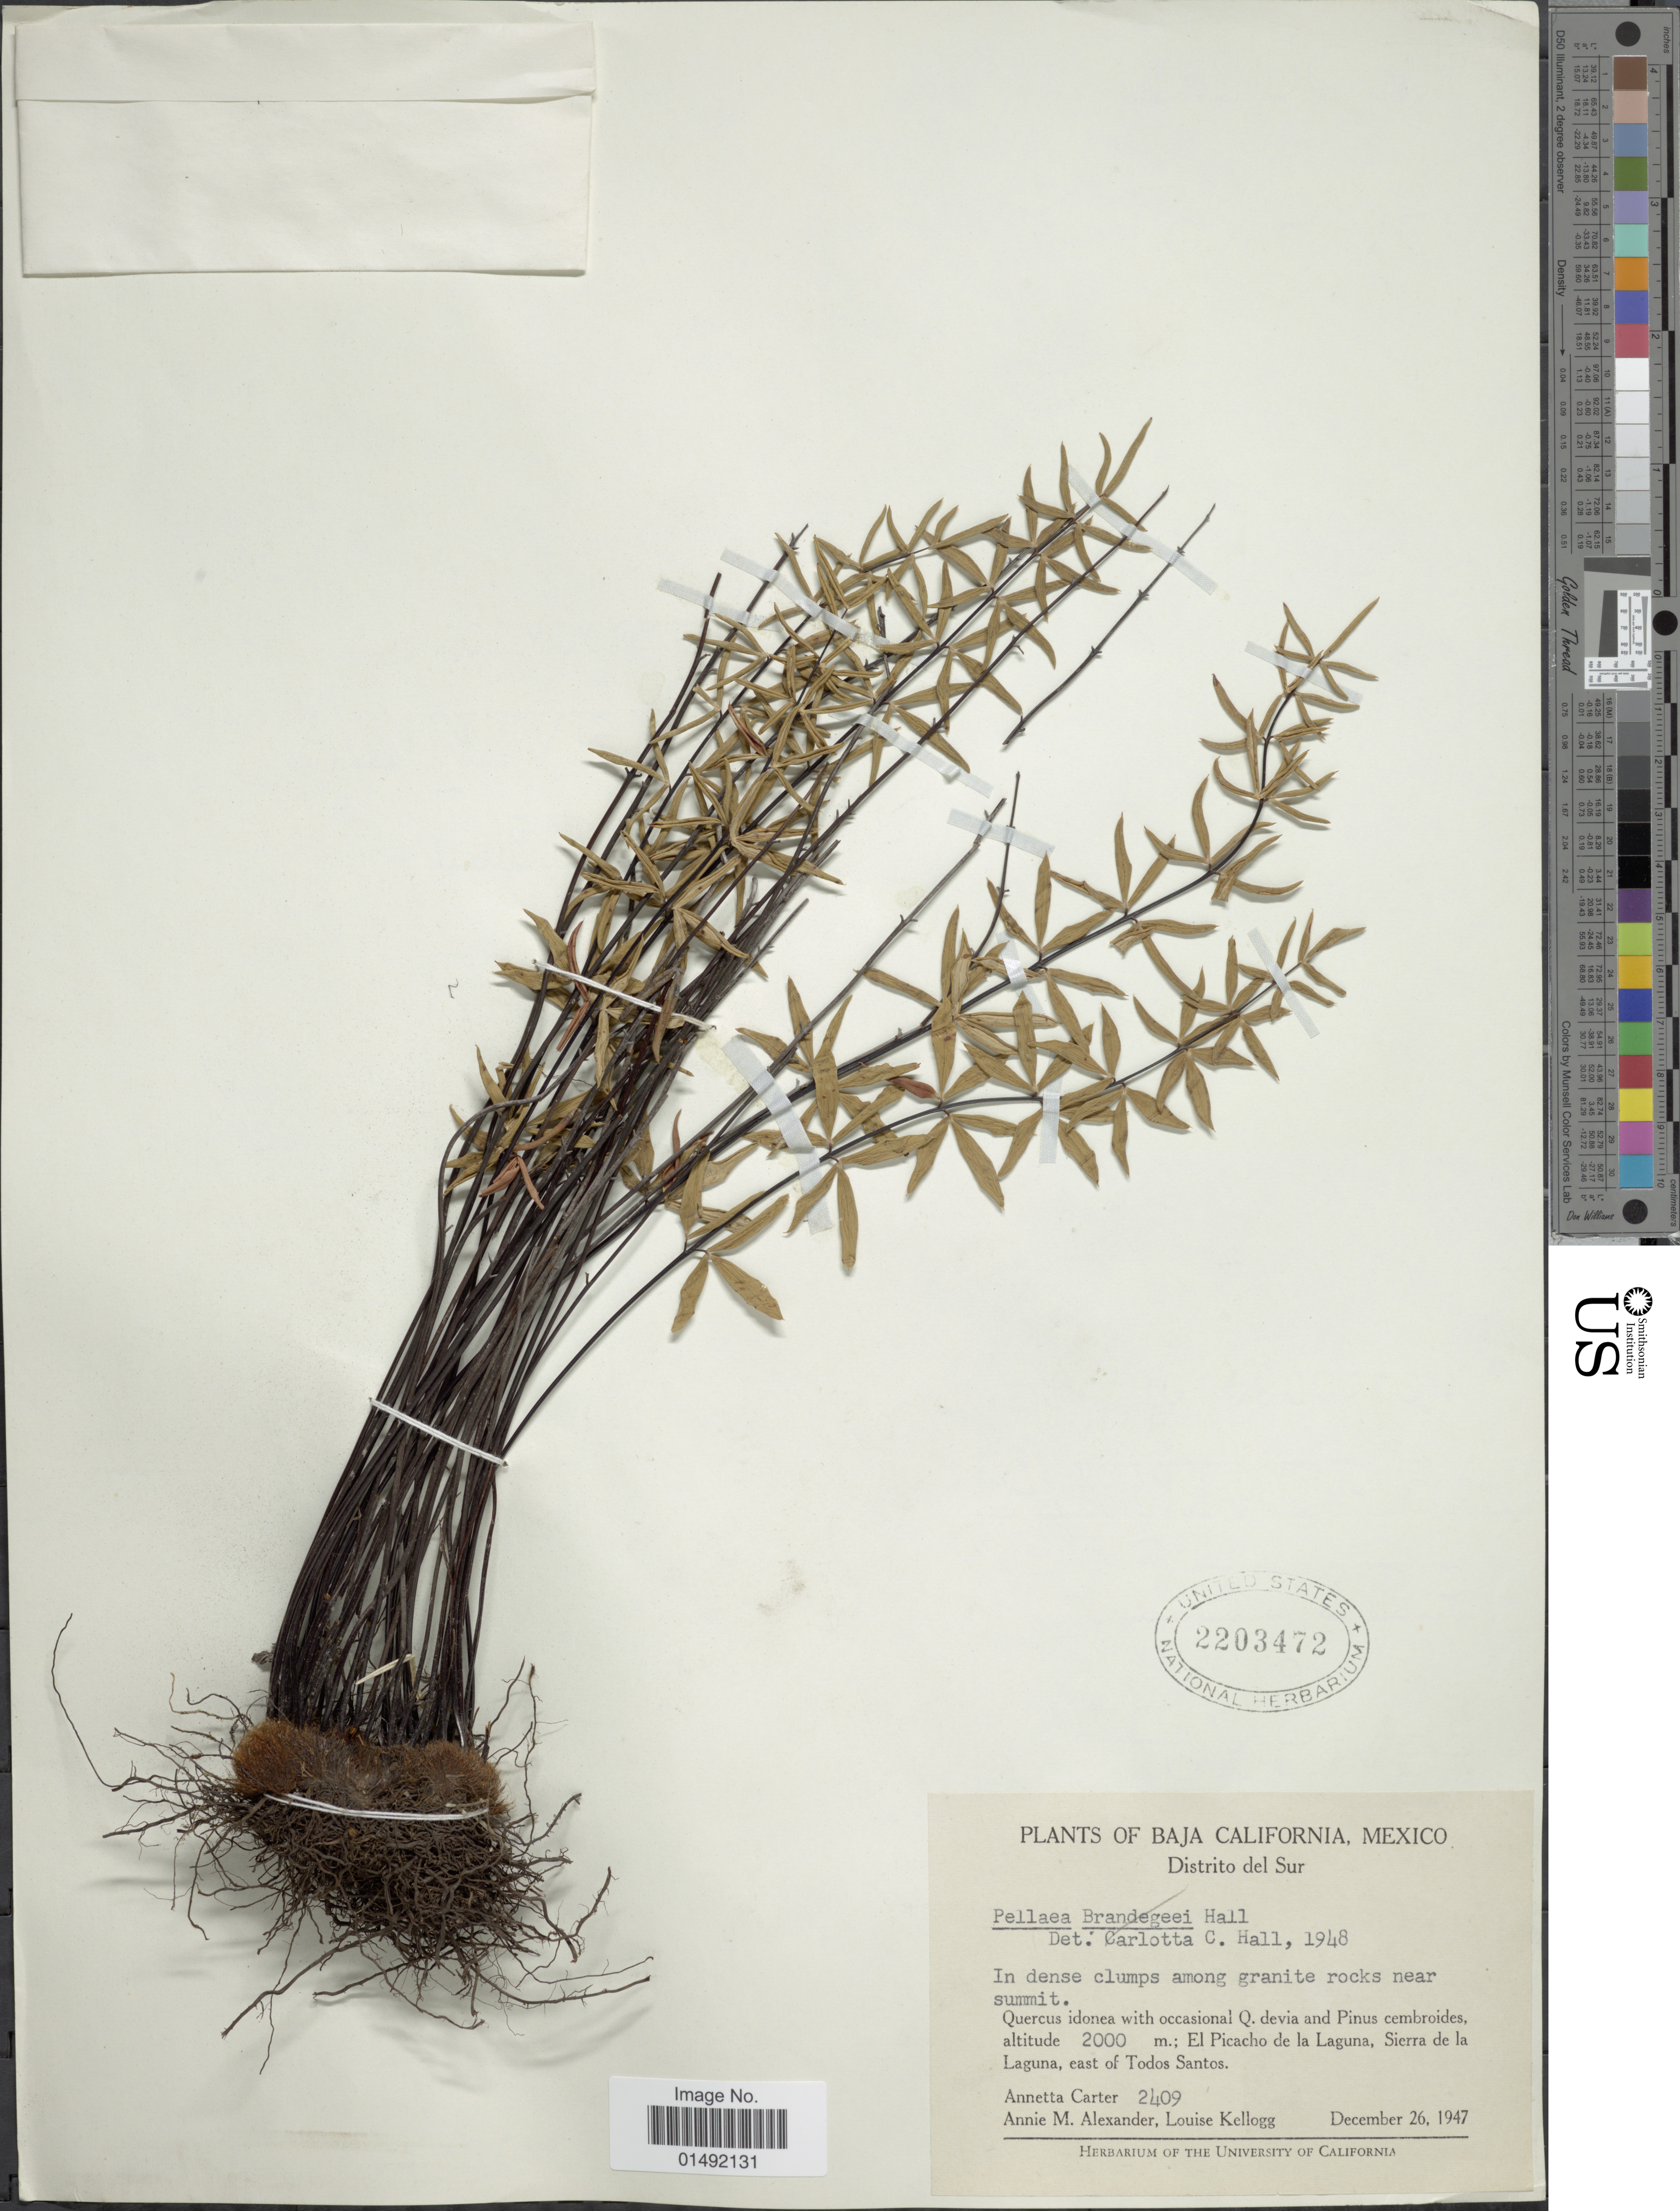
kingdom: Plantae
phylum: Tracheophyta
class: Polypodiopsida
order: Polypodiales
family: Pteridaceae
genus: Pellaea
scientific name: Pellaea ternifolia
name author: (Cav.) Link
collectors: A. Carter, A. M. Alexander & L. Kellogg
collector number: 2409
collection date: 1947-12-26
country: Mexico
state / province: Baja California Sur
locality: Distrito del Sur, El Picacho de la Laguna, Sierra de la Laguna, east of Todos Santos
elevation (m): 2000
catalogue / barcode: US 2203472